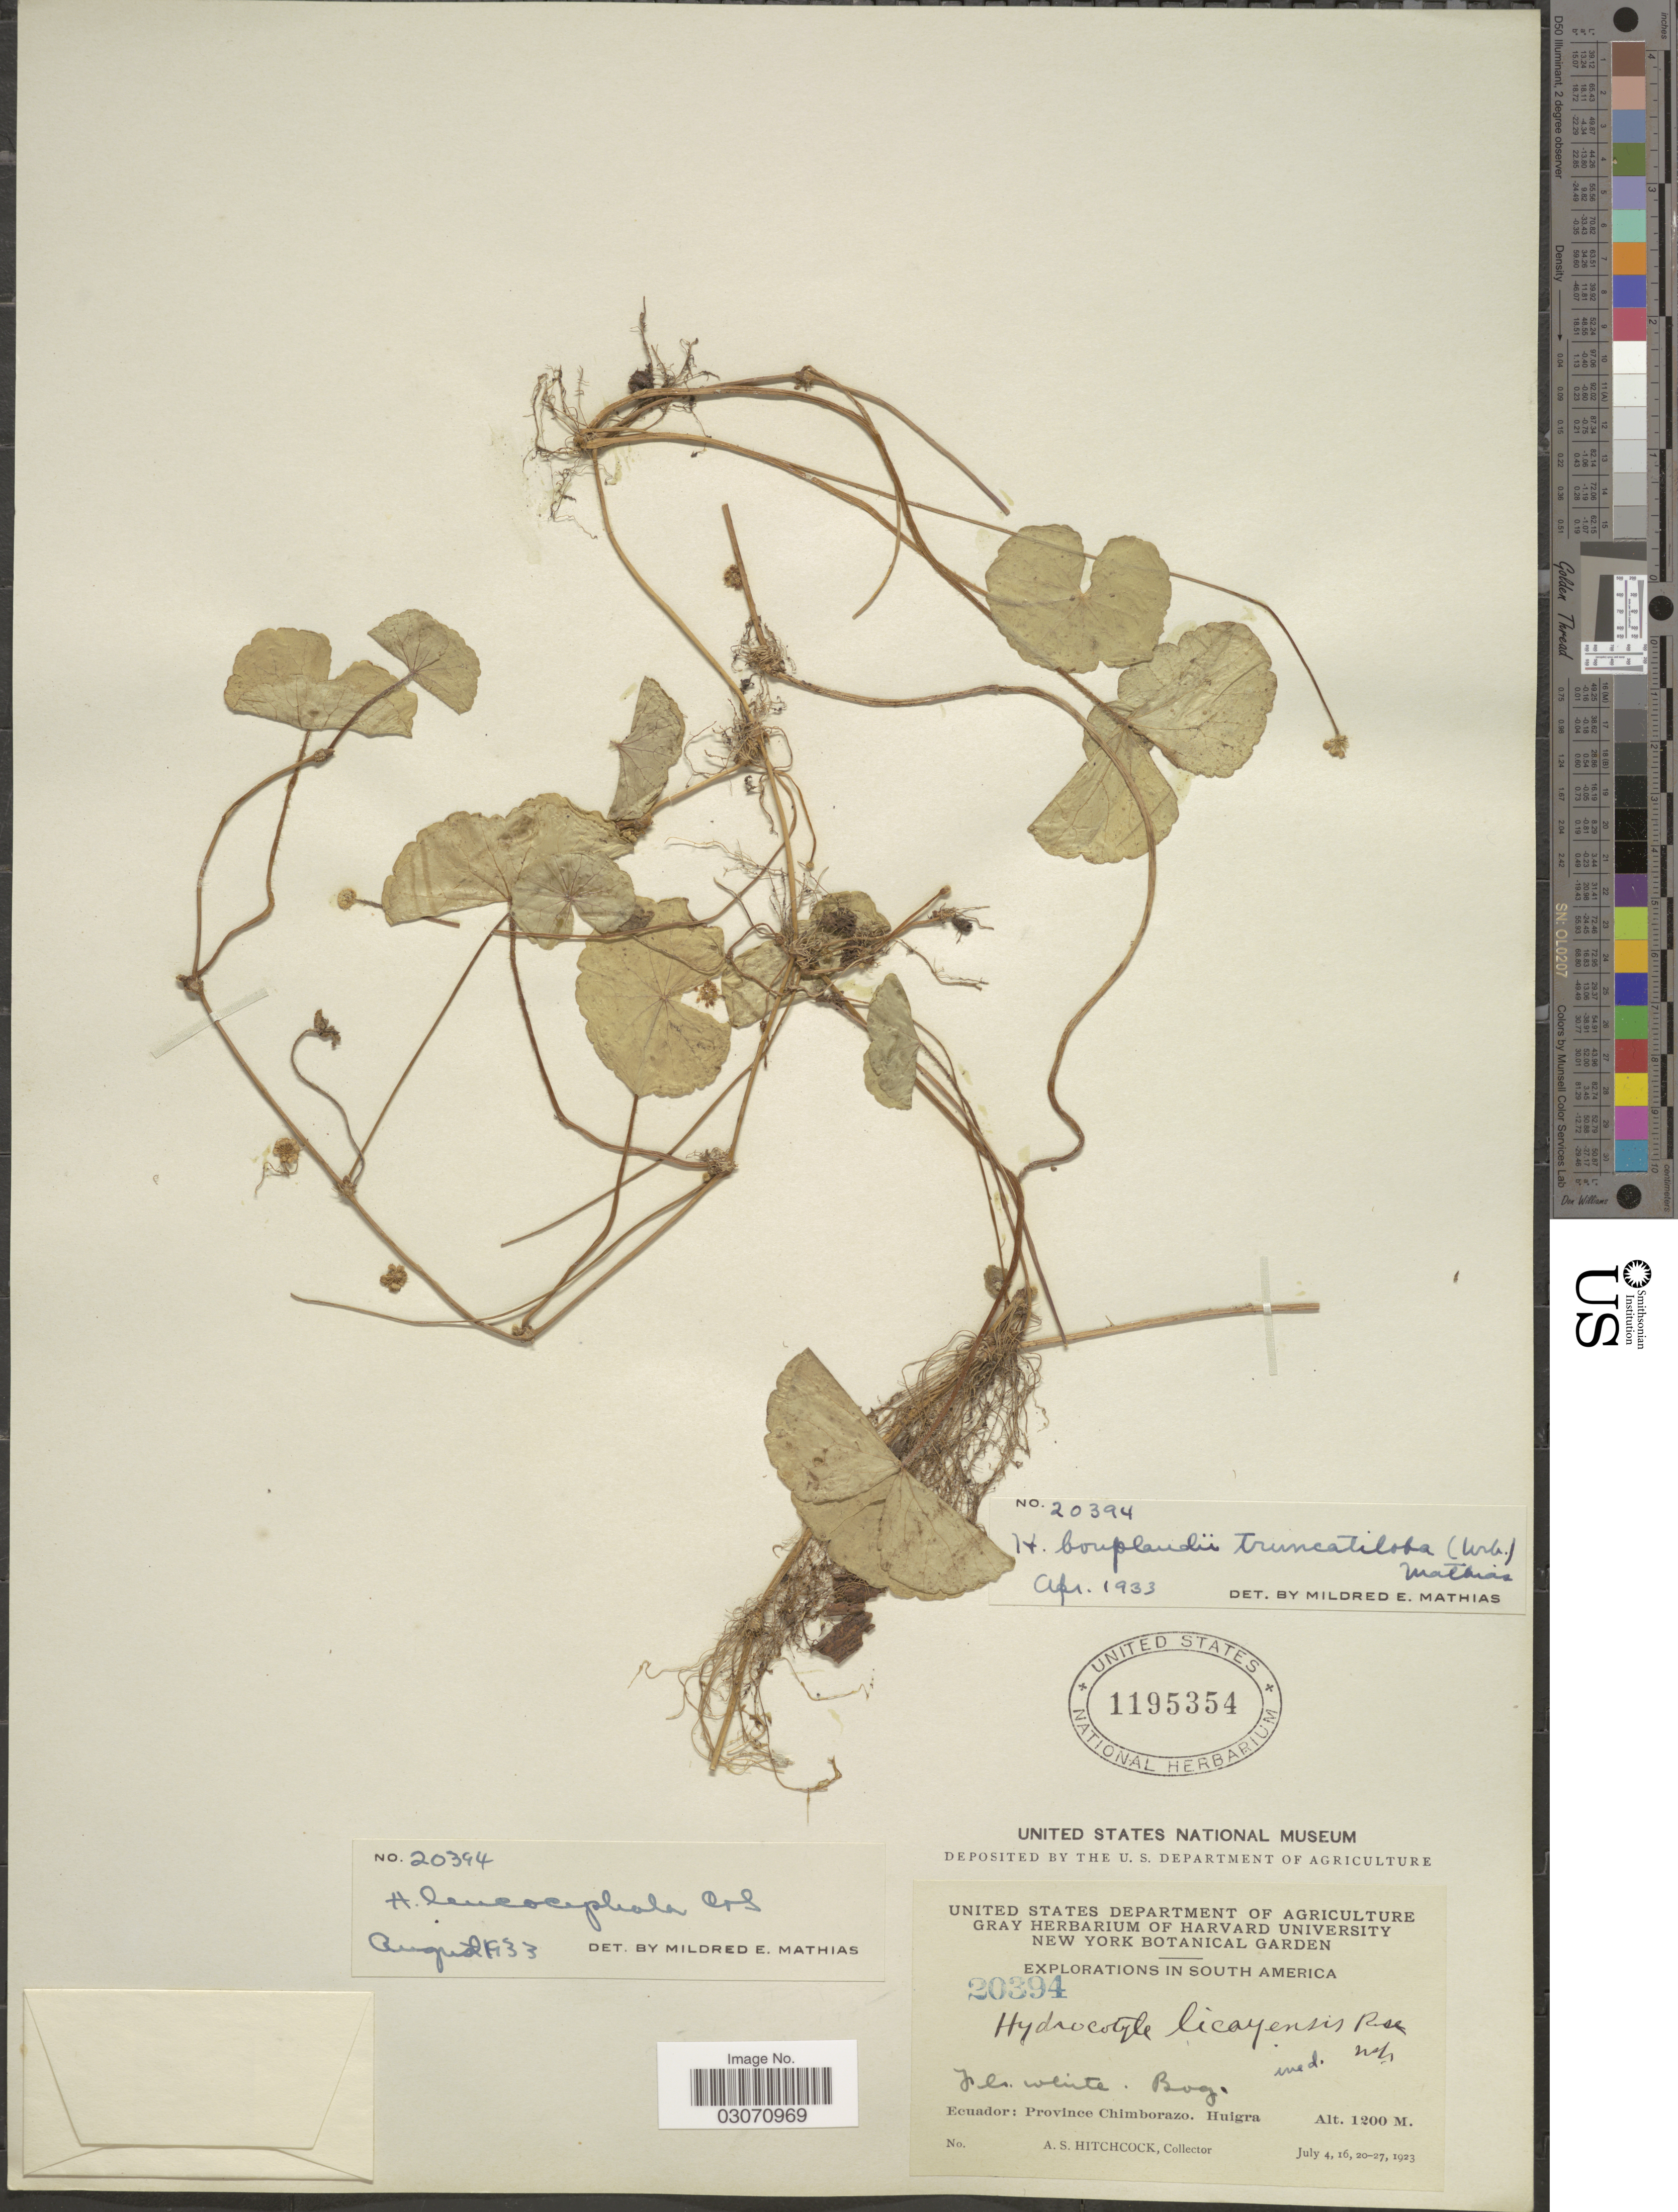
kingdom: Plantae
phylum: Tracheophyta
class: Magnoliopsida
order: Apiales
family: Araliaceae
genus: Hydrocotyle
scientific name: Hydrocotyle leucocephala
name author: Cham. & Schltdl.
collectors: A. S. Hitchcock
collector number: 20394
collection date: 1923-07-04/1923-07-27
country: Ecuador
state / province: Chimborazo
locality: Province Chimborazo, Huigra.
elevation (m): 1200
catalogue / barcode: US 1195354